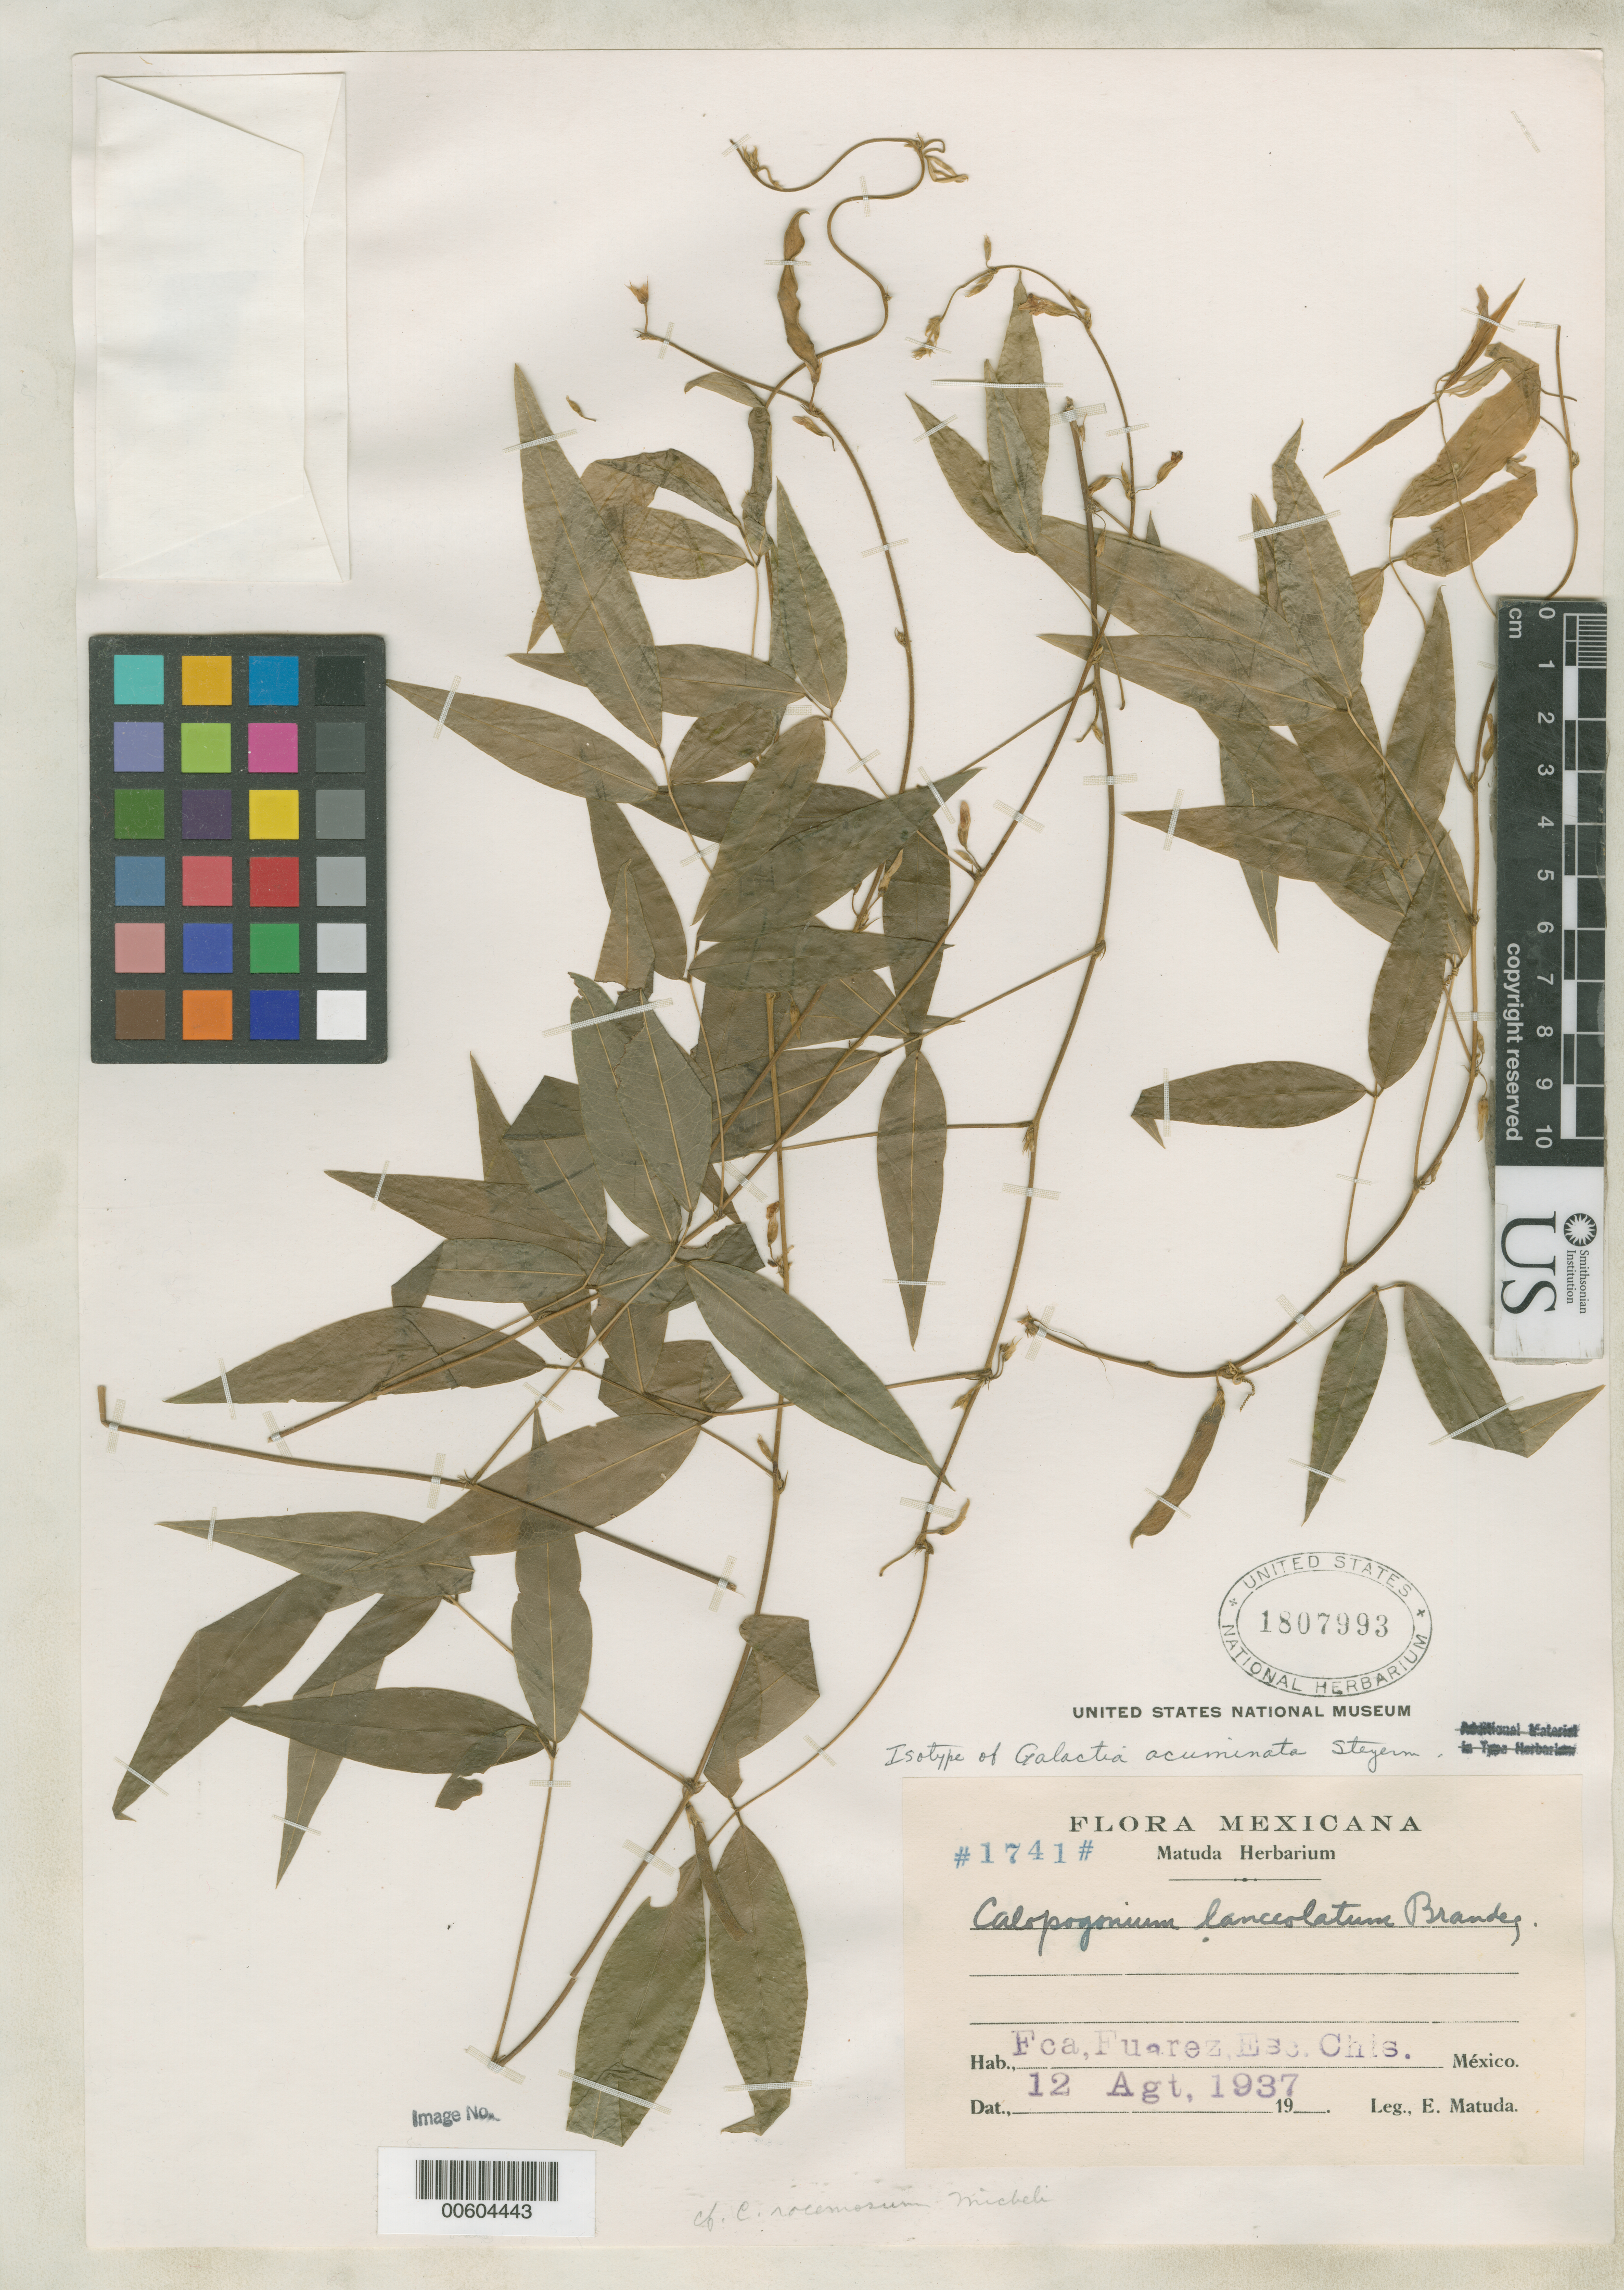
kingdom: Plantae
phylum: Tracheophyta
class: Magnoliopsida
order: Fabales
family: Fabaceae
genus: Galactia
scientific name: Galactia acuminata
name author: Steyerm. ex Standl.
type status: Isotype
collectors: E. Matuda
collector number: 1741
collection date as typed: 12 Aug 1937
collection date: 1937-08-12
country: Mexico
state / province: Chiapas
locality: Finca Juarez.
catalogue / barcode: US 1807993